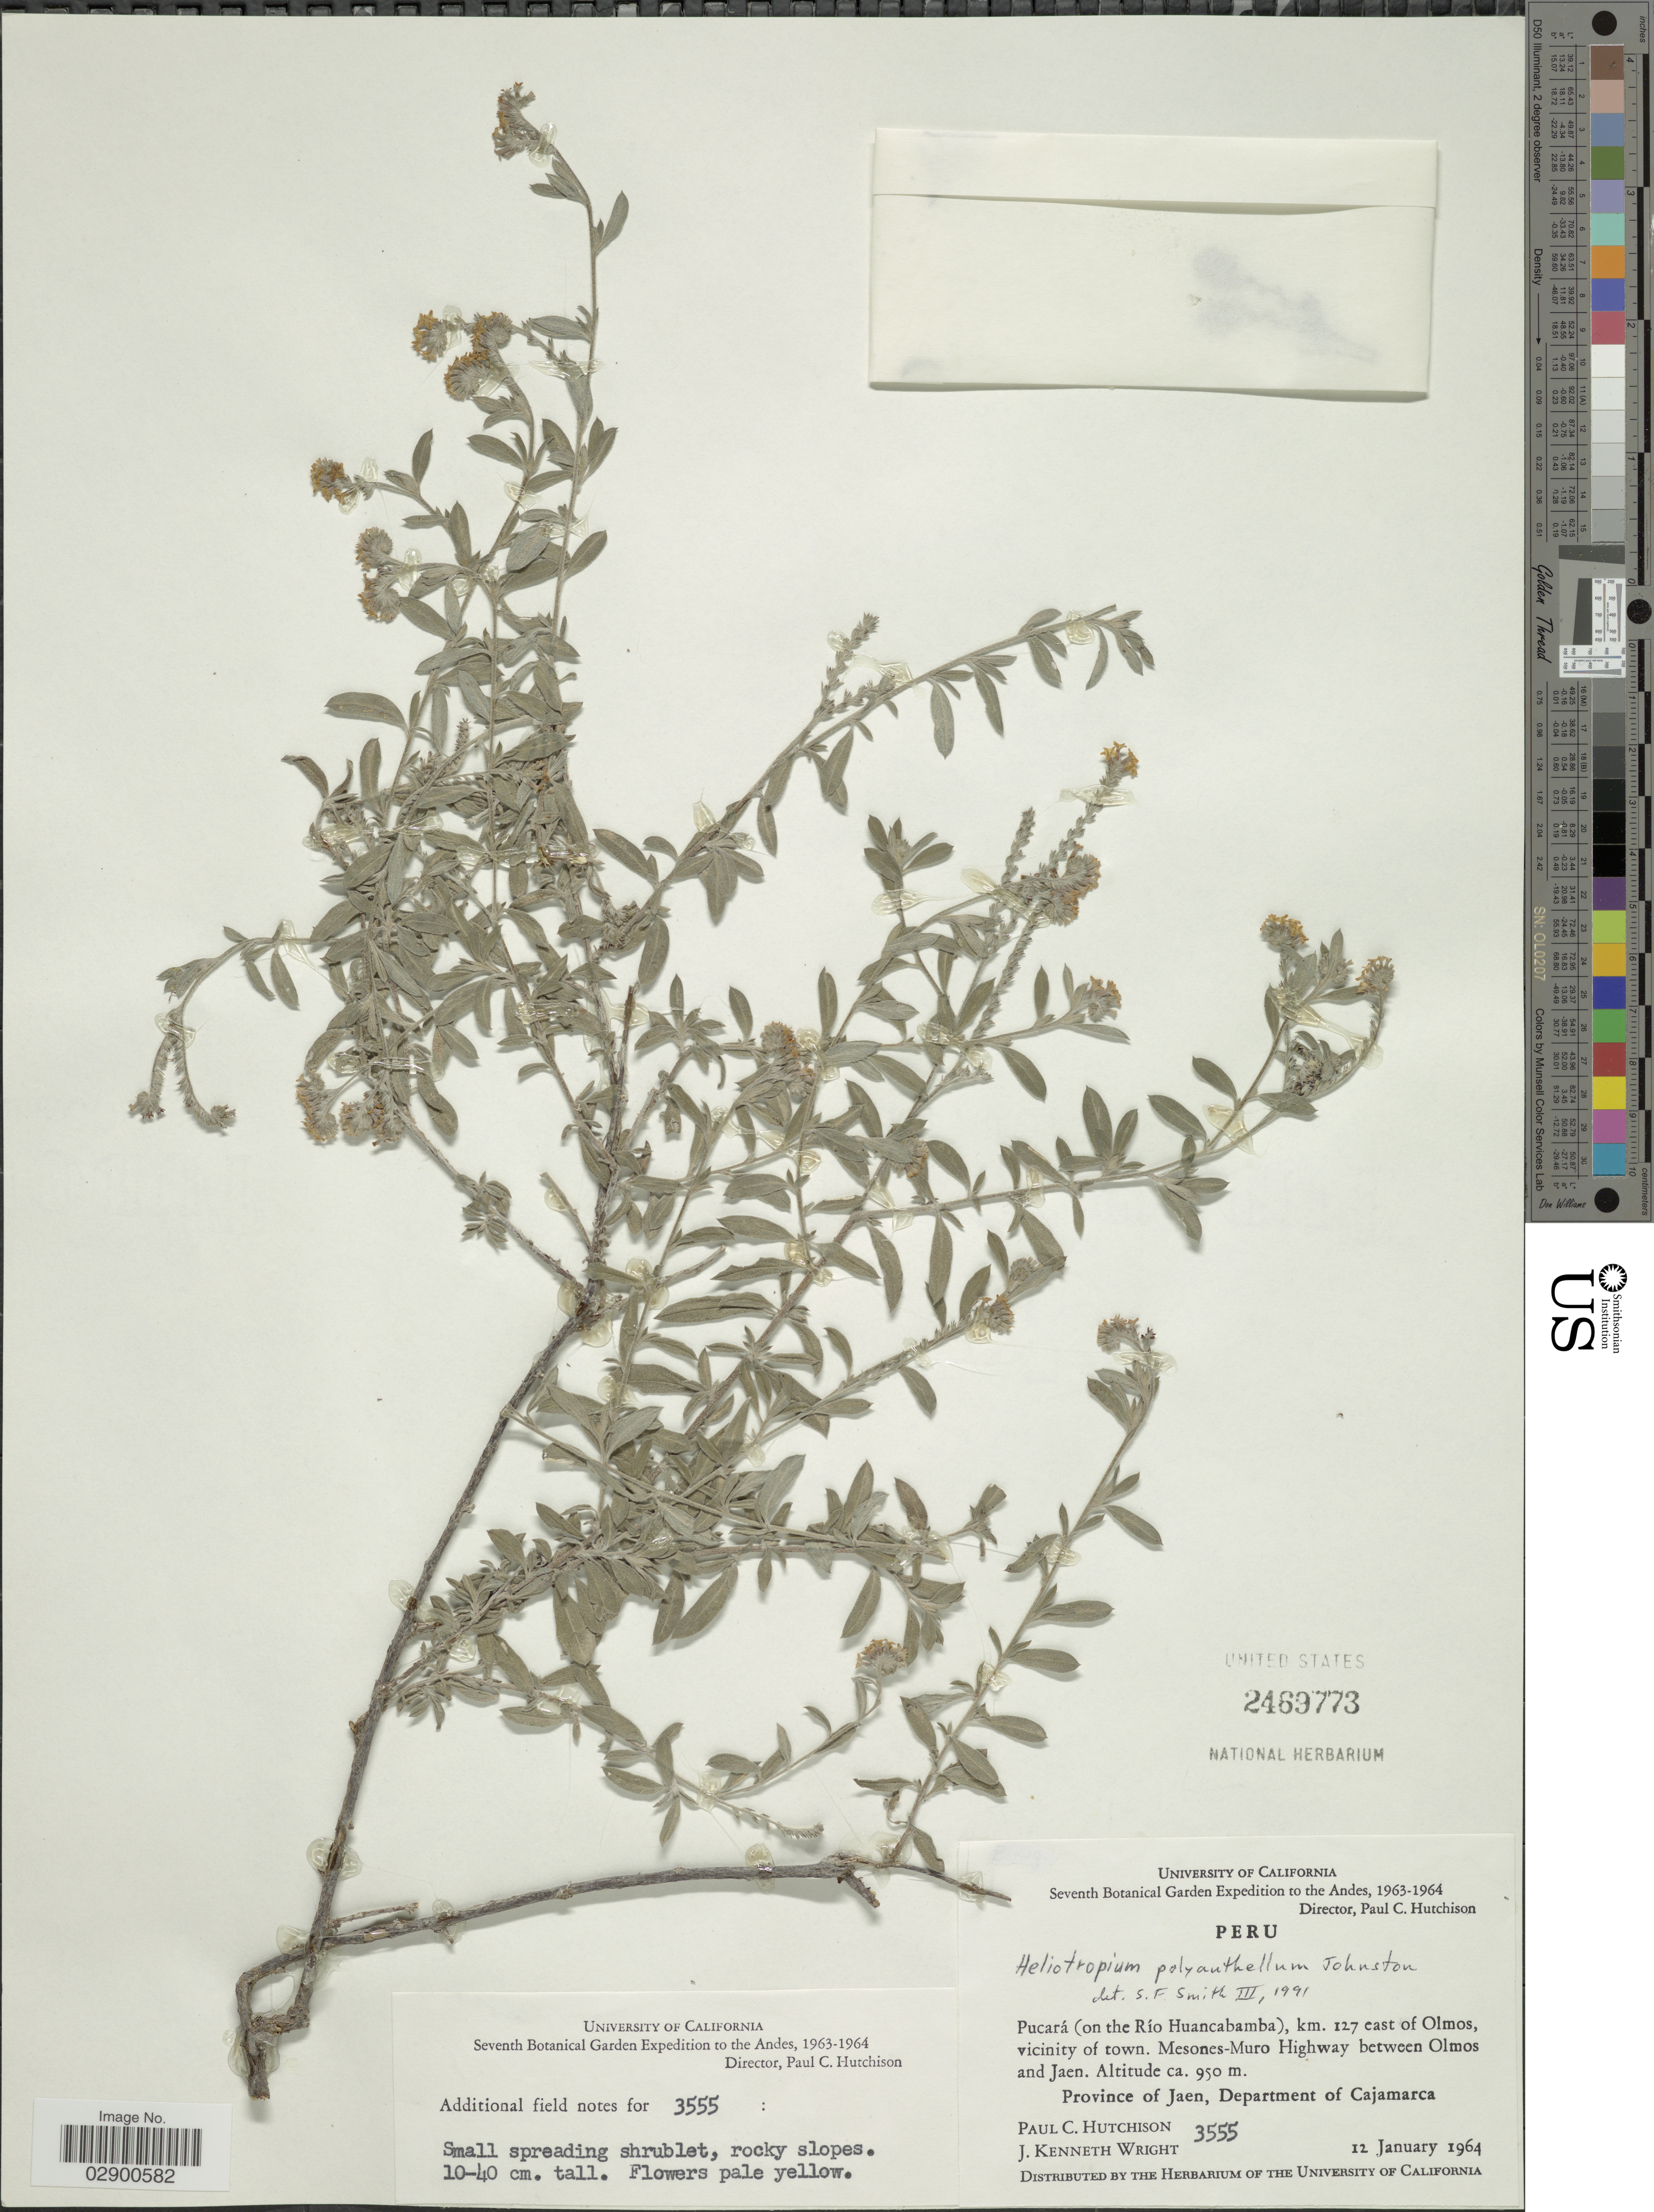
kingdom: Plantae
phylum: Tracheophyta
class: Magnoliopsida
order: Boraginales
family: Heliotropiaceae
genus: Heliotropium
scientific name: Heliotropium polyanthellum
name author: I.M. Johnst.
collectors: P. C. Hutchison & J. K. Wright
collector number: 3555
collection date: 1964-01-12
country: Peru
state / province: Cajamarca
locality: Andes. Pucará (on the Río Huancabamba), km. 127 east of Olmos, vicinity of town. Mesones-Muro Highway between Olmos and Jaen. Province of Jaen, Department of Cajamarca.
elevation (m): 950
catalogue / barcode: US 2469773